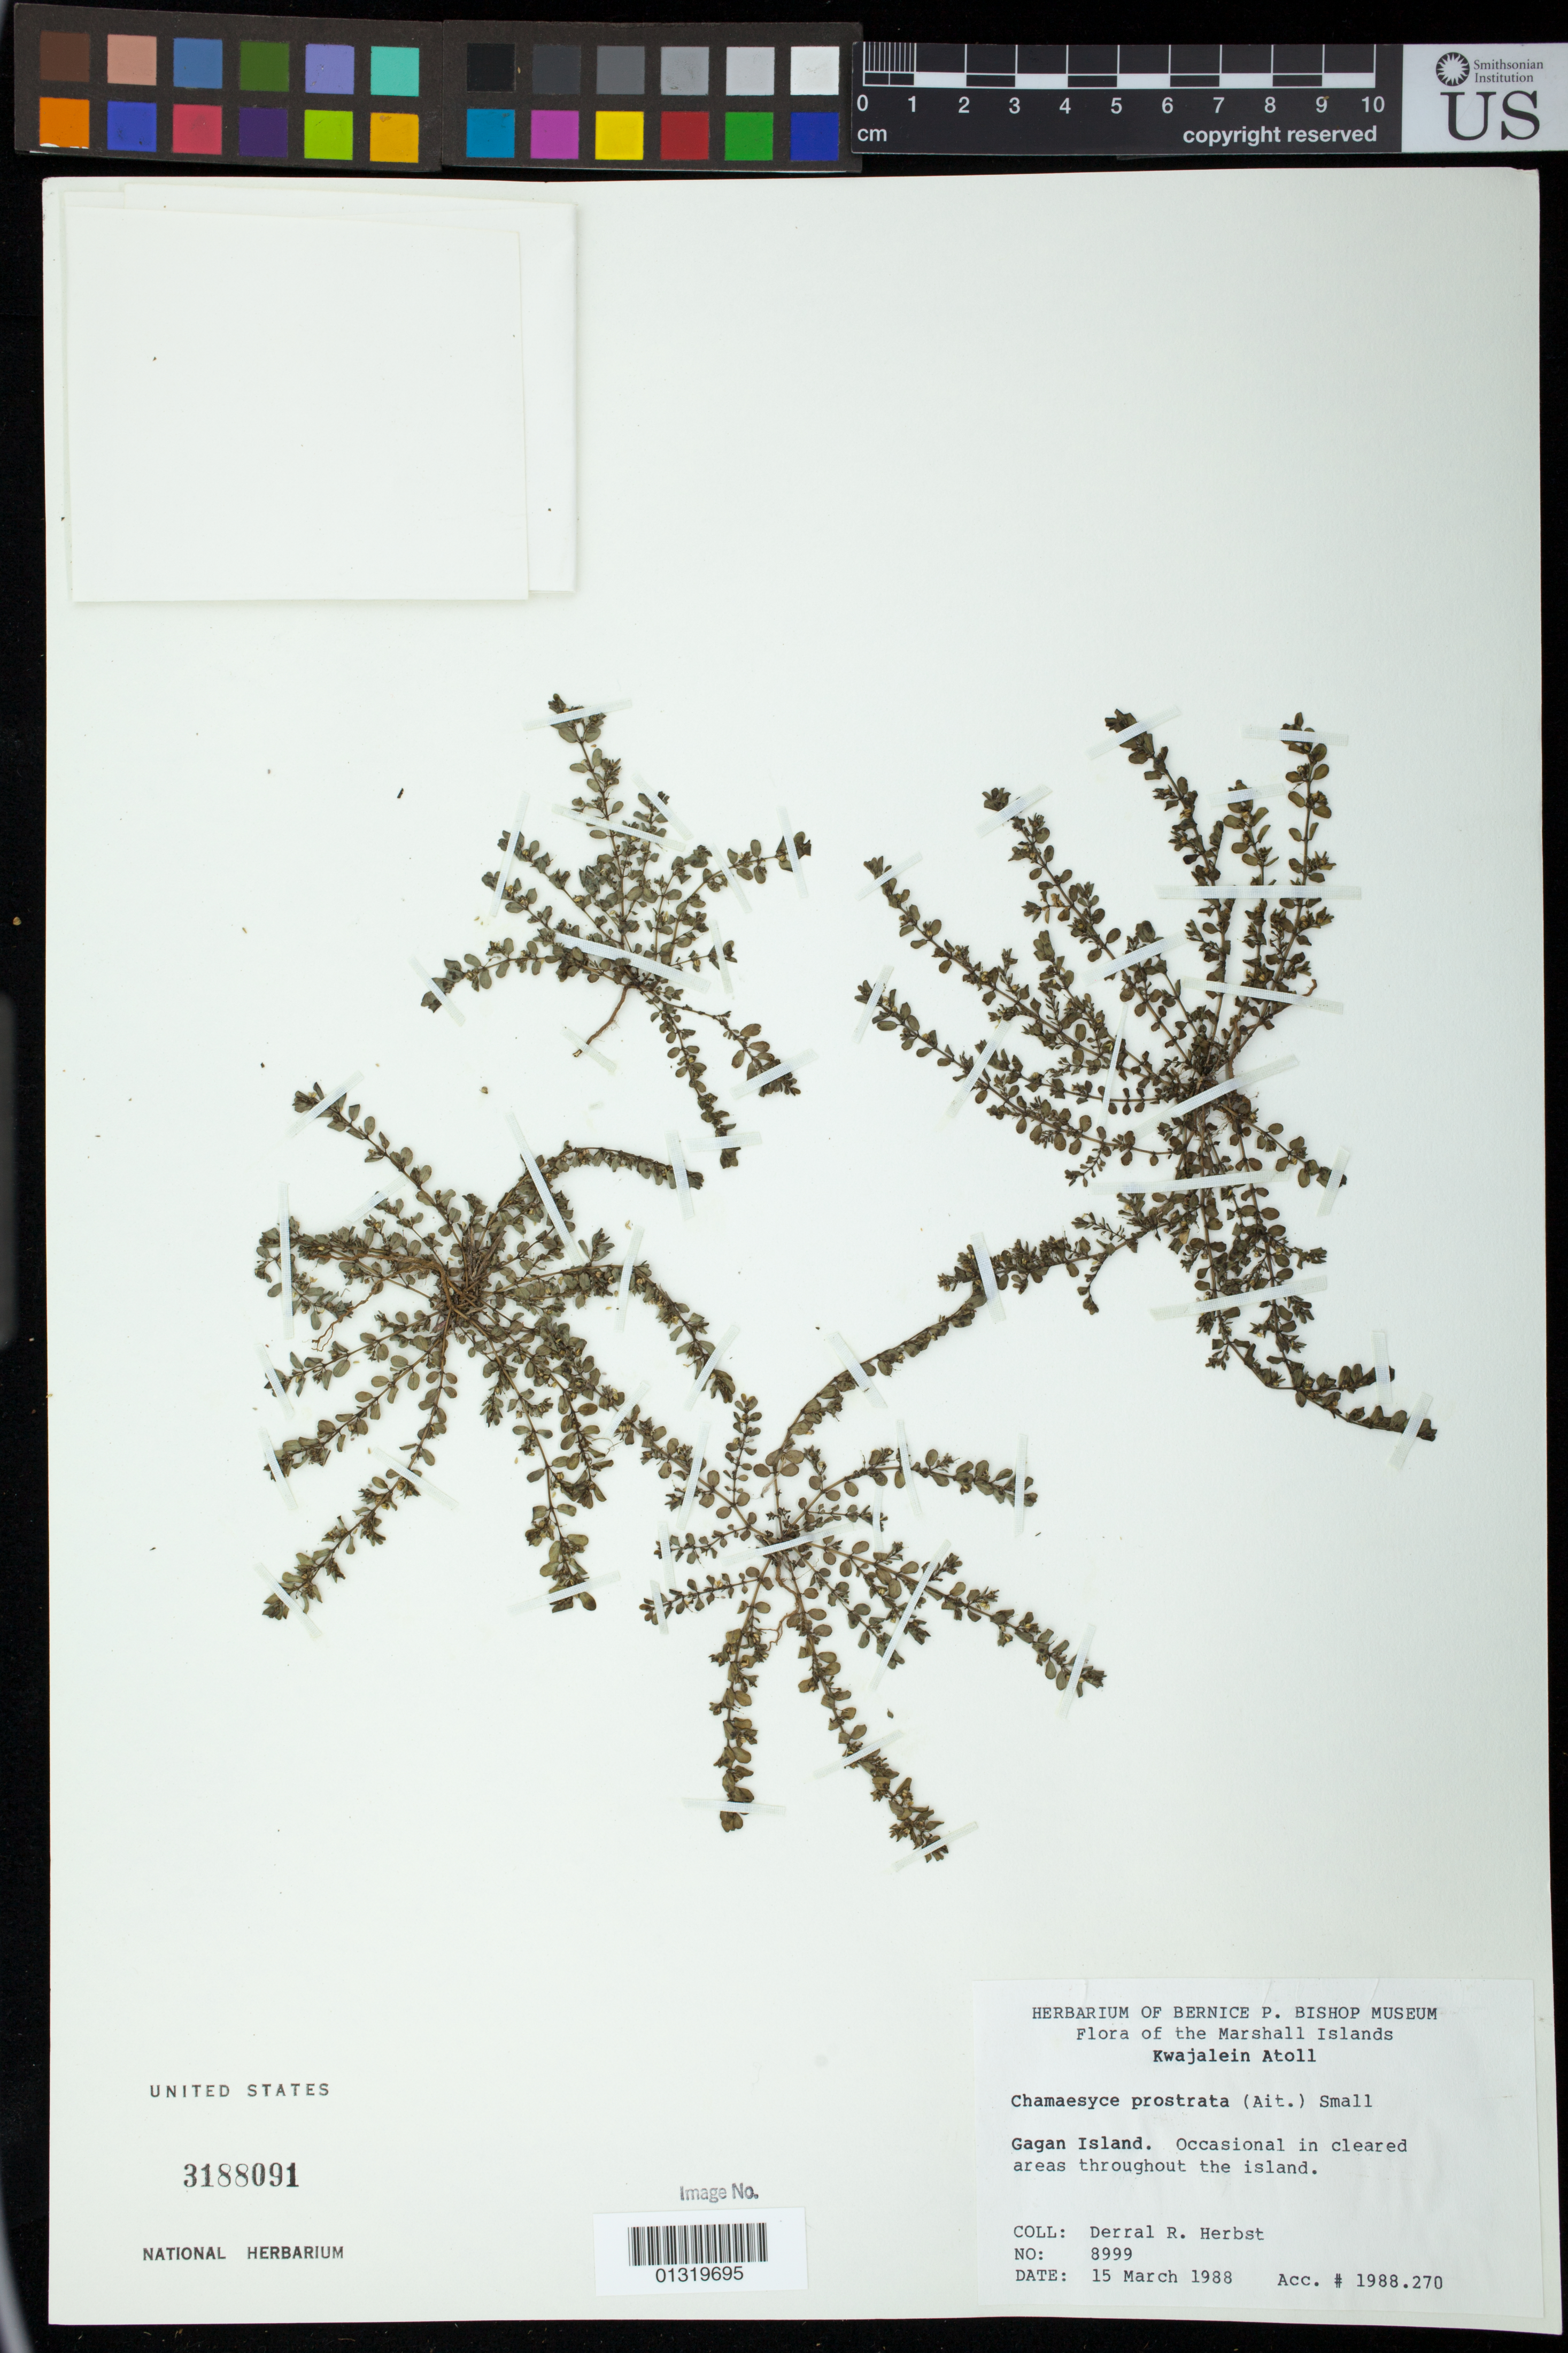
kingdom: Plantae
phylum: Tracheophyta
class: Magnoliopsida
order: Malpighiales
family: Euphorbiaceae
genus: Euphorbia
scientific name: Euphorbia prostrata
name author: Aiton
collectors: D. R. Herbst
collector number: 8999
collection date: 1988-03-15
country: Marshall Islands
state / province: Kwajalein Atoll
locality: Gagan Island.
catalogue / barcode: US 3188091